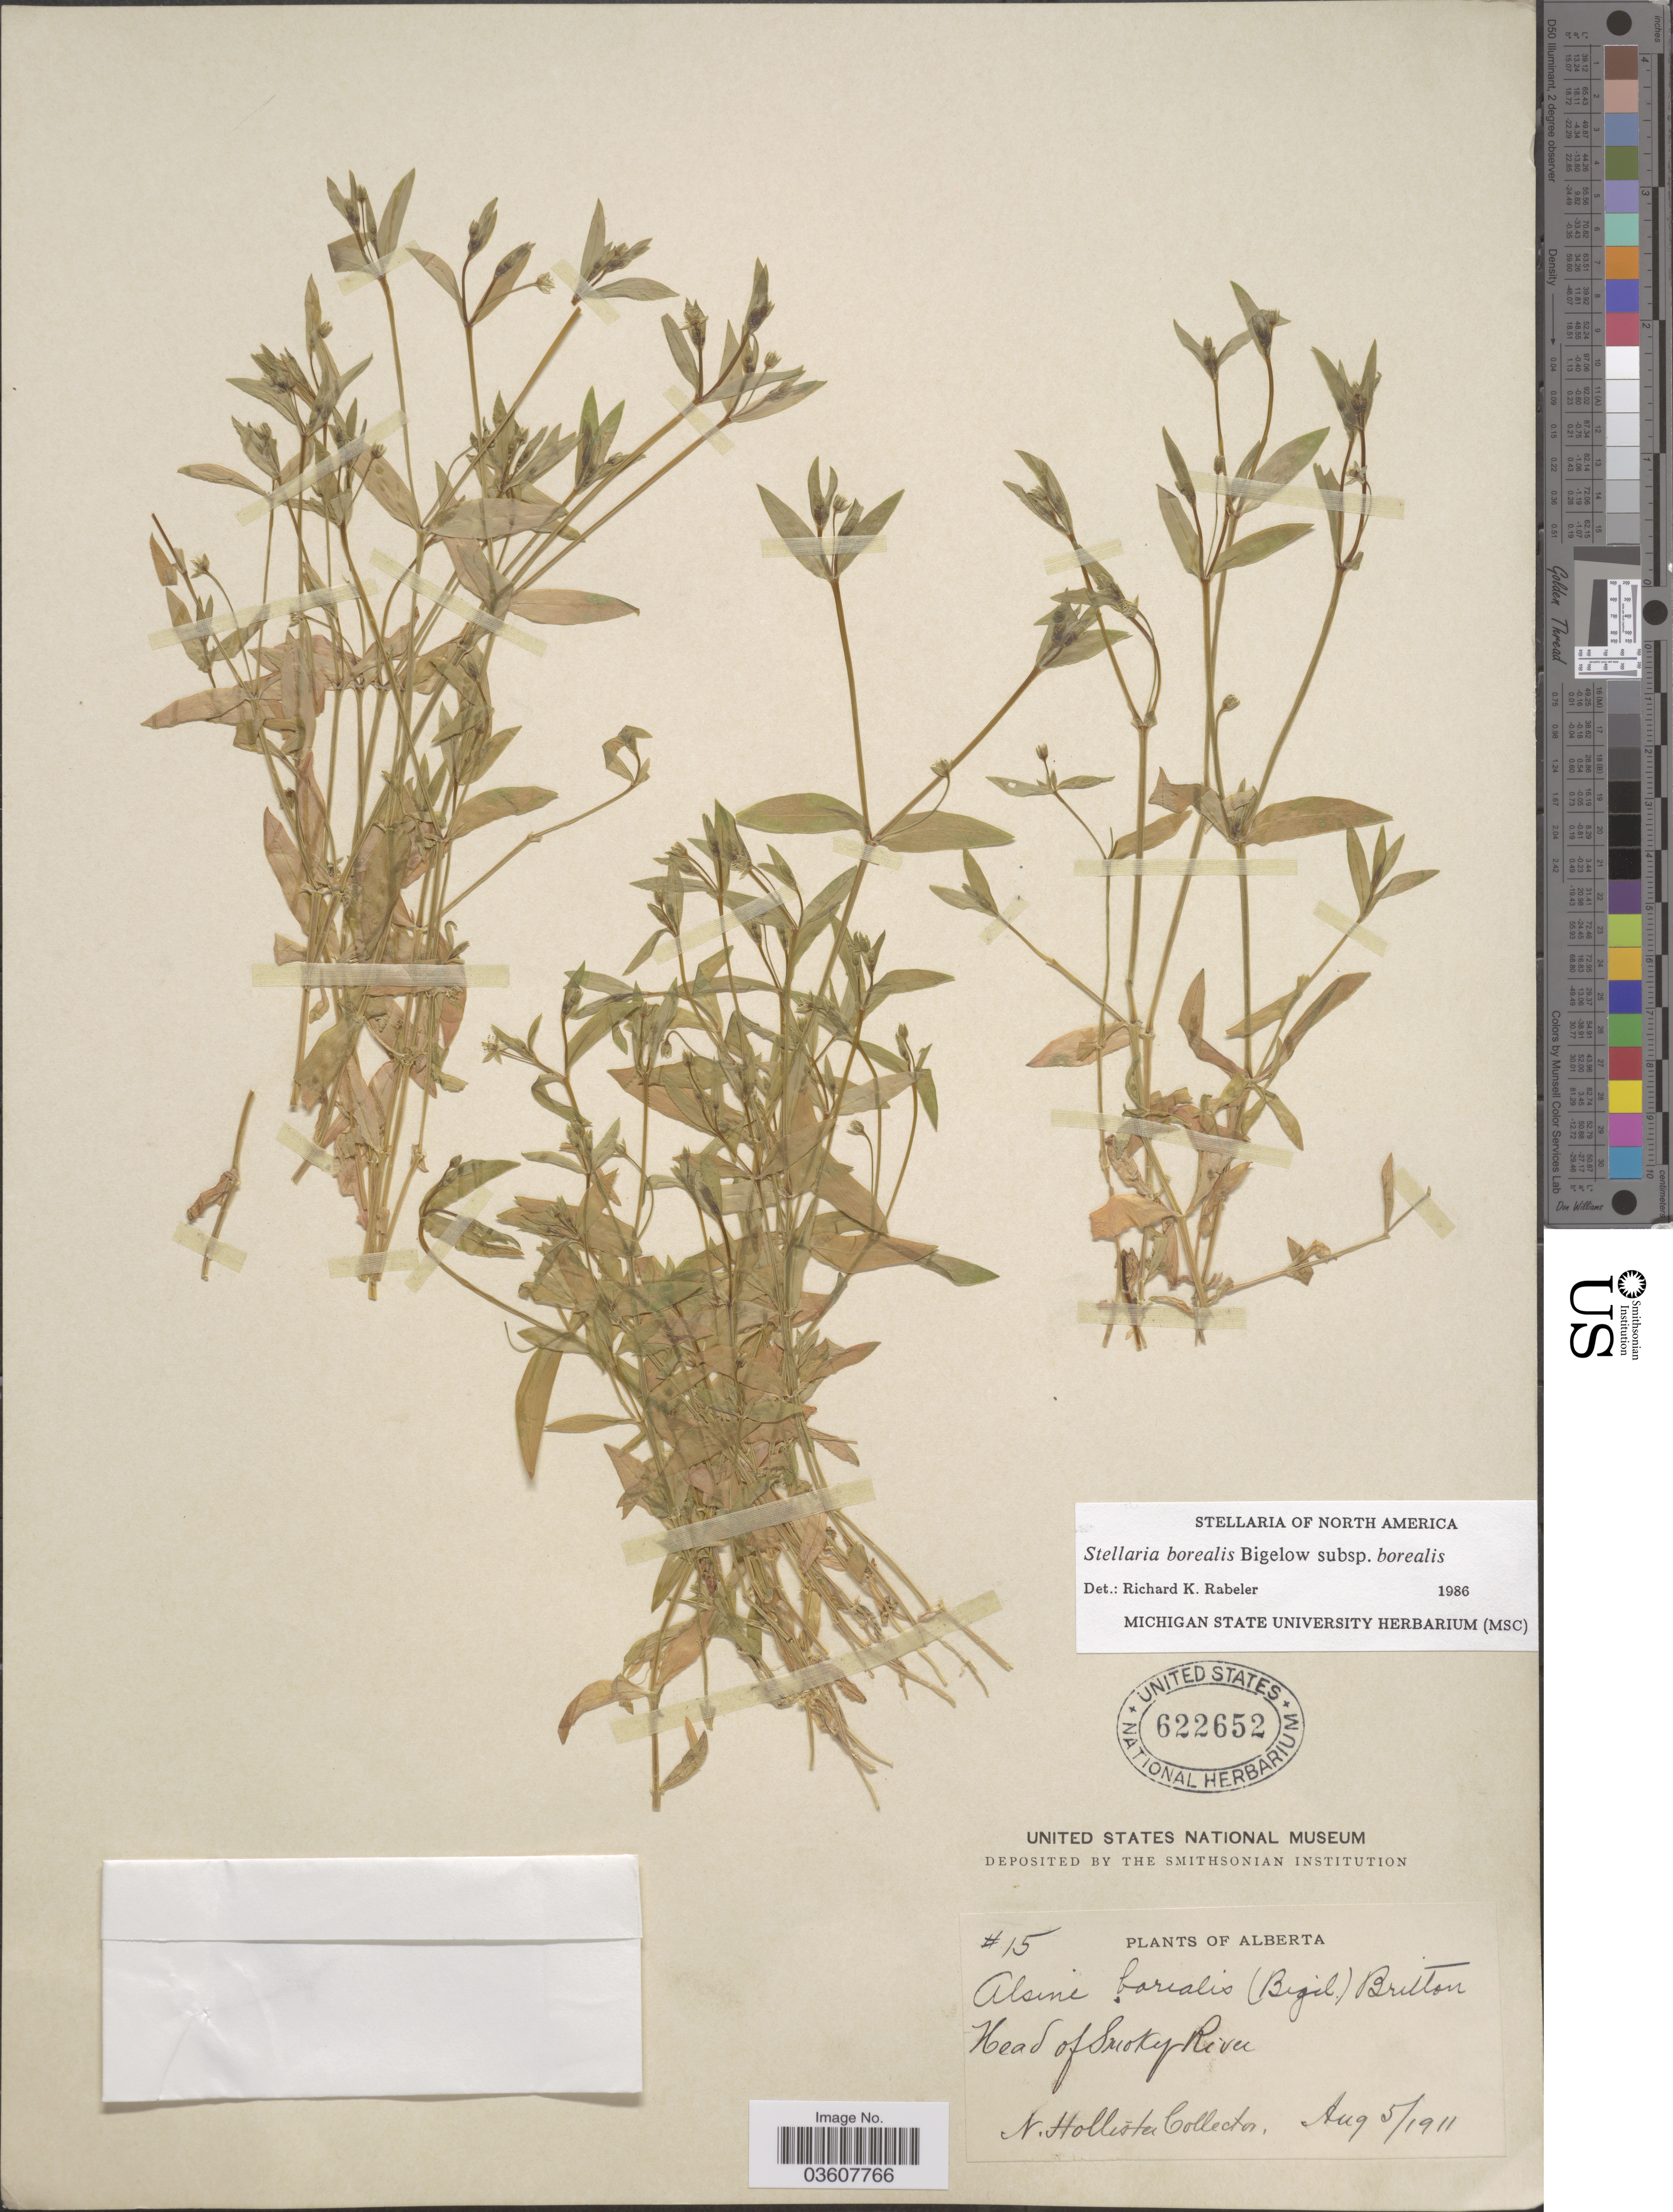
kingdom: Plantae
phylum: Tracheophyta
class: Magnoliopsida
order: Caryophyllales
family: Caryophyllaceae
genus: Stellaria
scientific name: Stellaria borealis subsp. borealis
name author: Bigelow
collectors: N. Hollister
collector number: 15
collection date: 1911-08-05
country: Canada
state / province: Alberta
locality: Head of Smoky River.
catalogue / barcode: US 622652